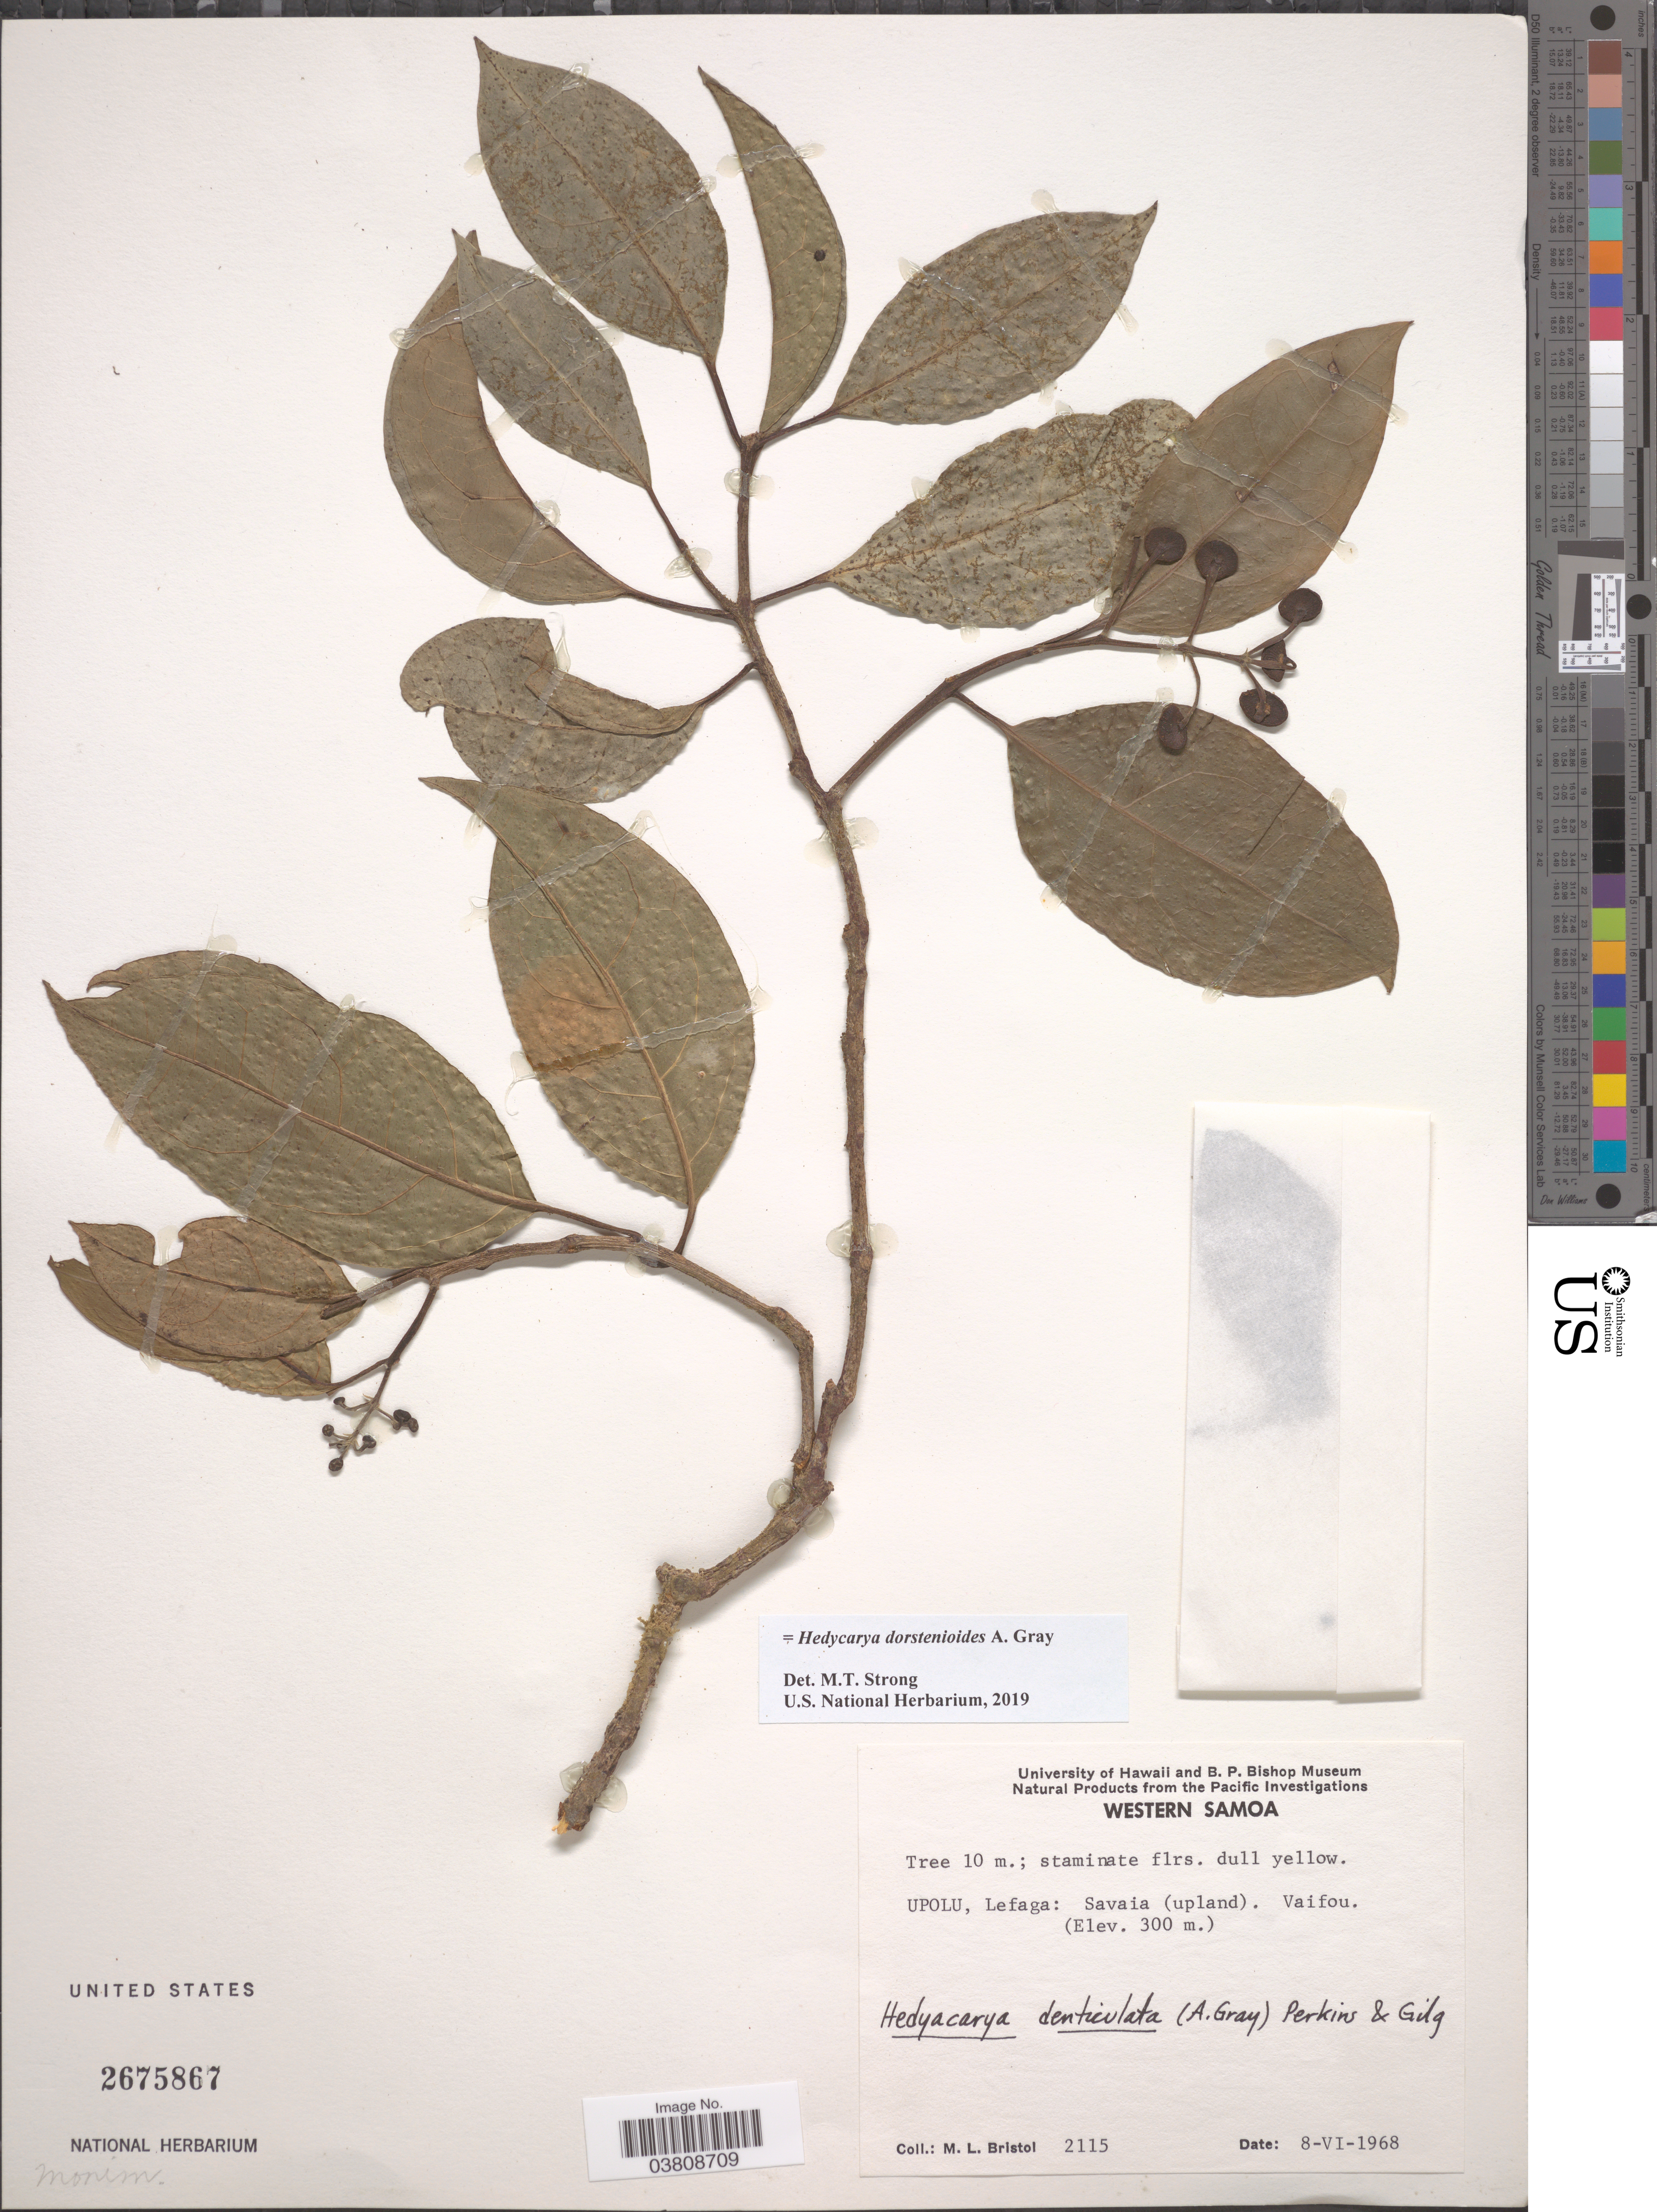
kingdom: Plantae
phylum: Tracheophyta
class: Magnoliopsida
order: Laurales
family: Monimiaceae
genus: Hedycarya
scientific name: Hedycarya dorstenioides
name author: A. Gray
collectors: M. L. Bristol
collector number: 2115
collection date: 1968-06-08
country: Samoa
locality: Upolu, Lefaga: Savaia (upland). Vaifou.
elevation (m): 300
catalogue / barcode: US 2675867